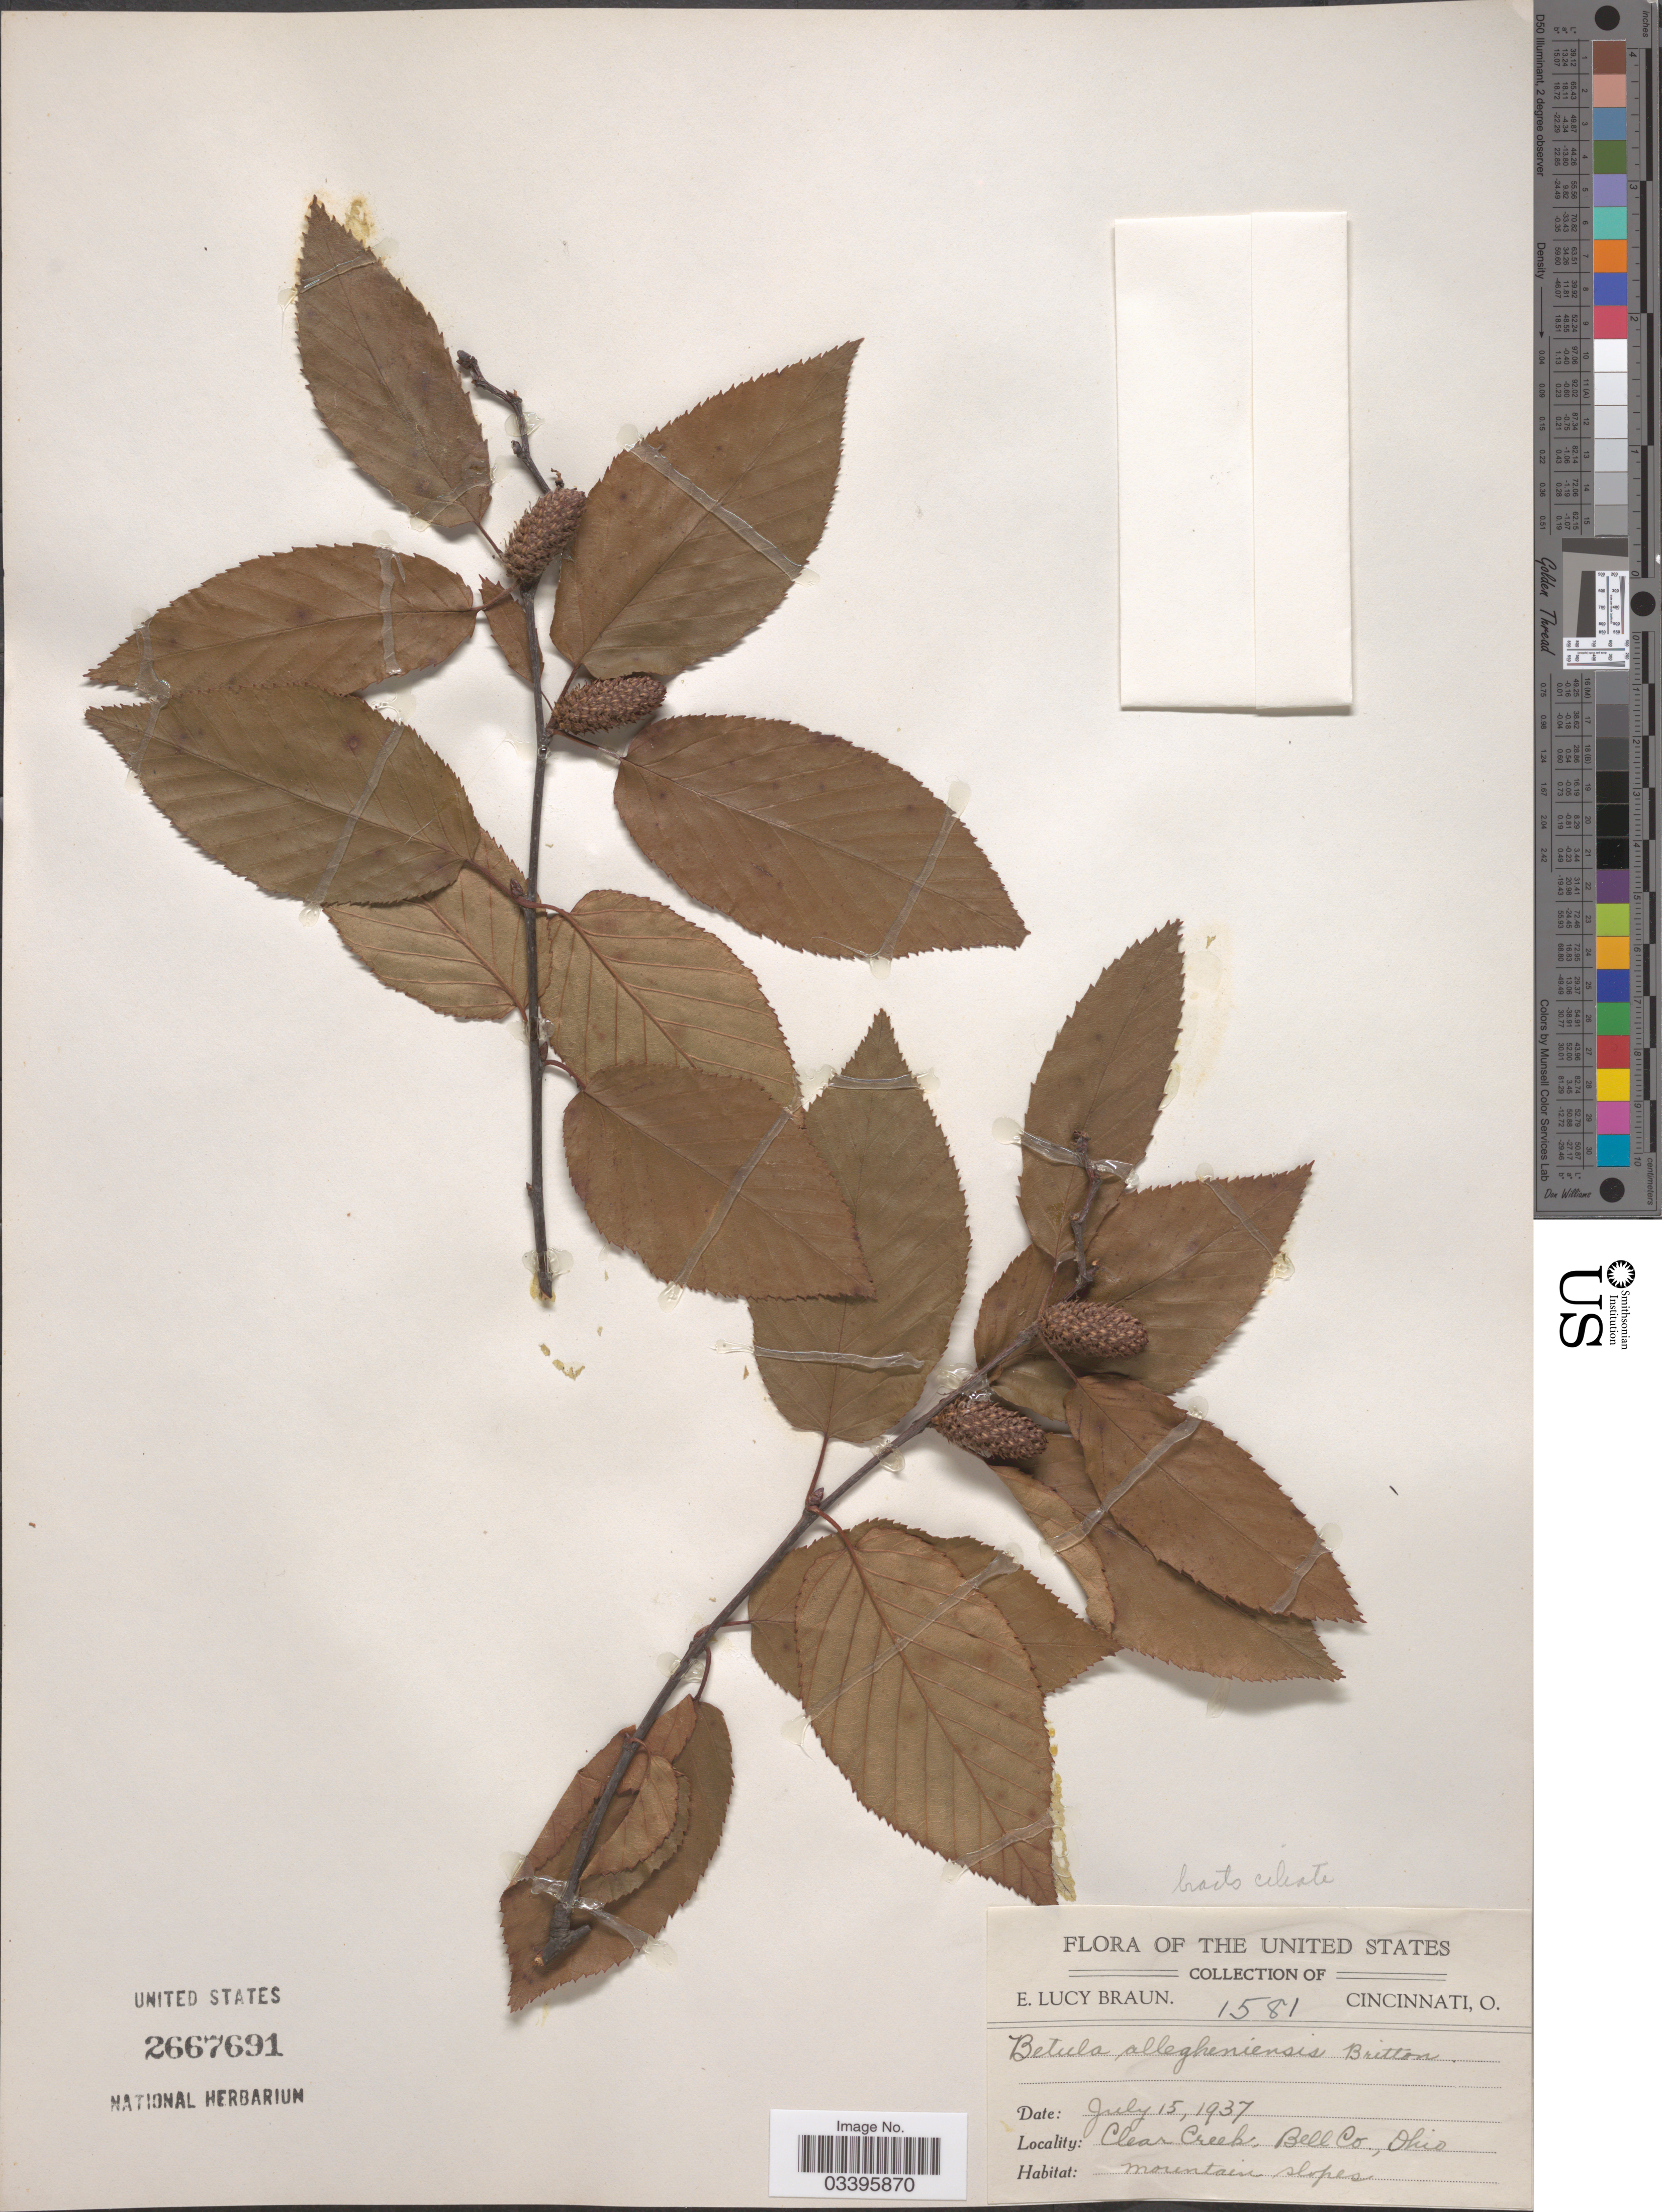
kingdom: Plantae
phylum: Tracheophyta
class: Magnoliopsida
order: Fagales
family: Betulaceae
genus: Betula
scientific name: Betula lutea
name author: F. Michx.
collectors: E. L. Braun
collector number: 1581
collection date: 1937-07-15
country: United States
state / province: Ohio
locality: Clear Creek, Bell Co.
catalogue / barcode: US 2667691